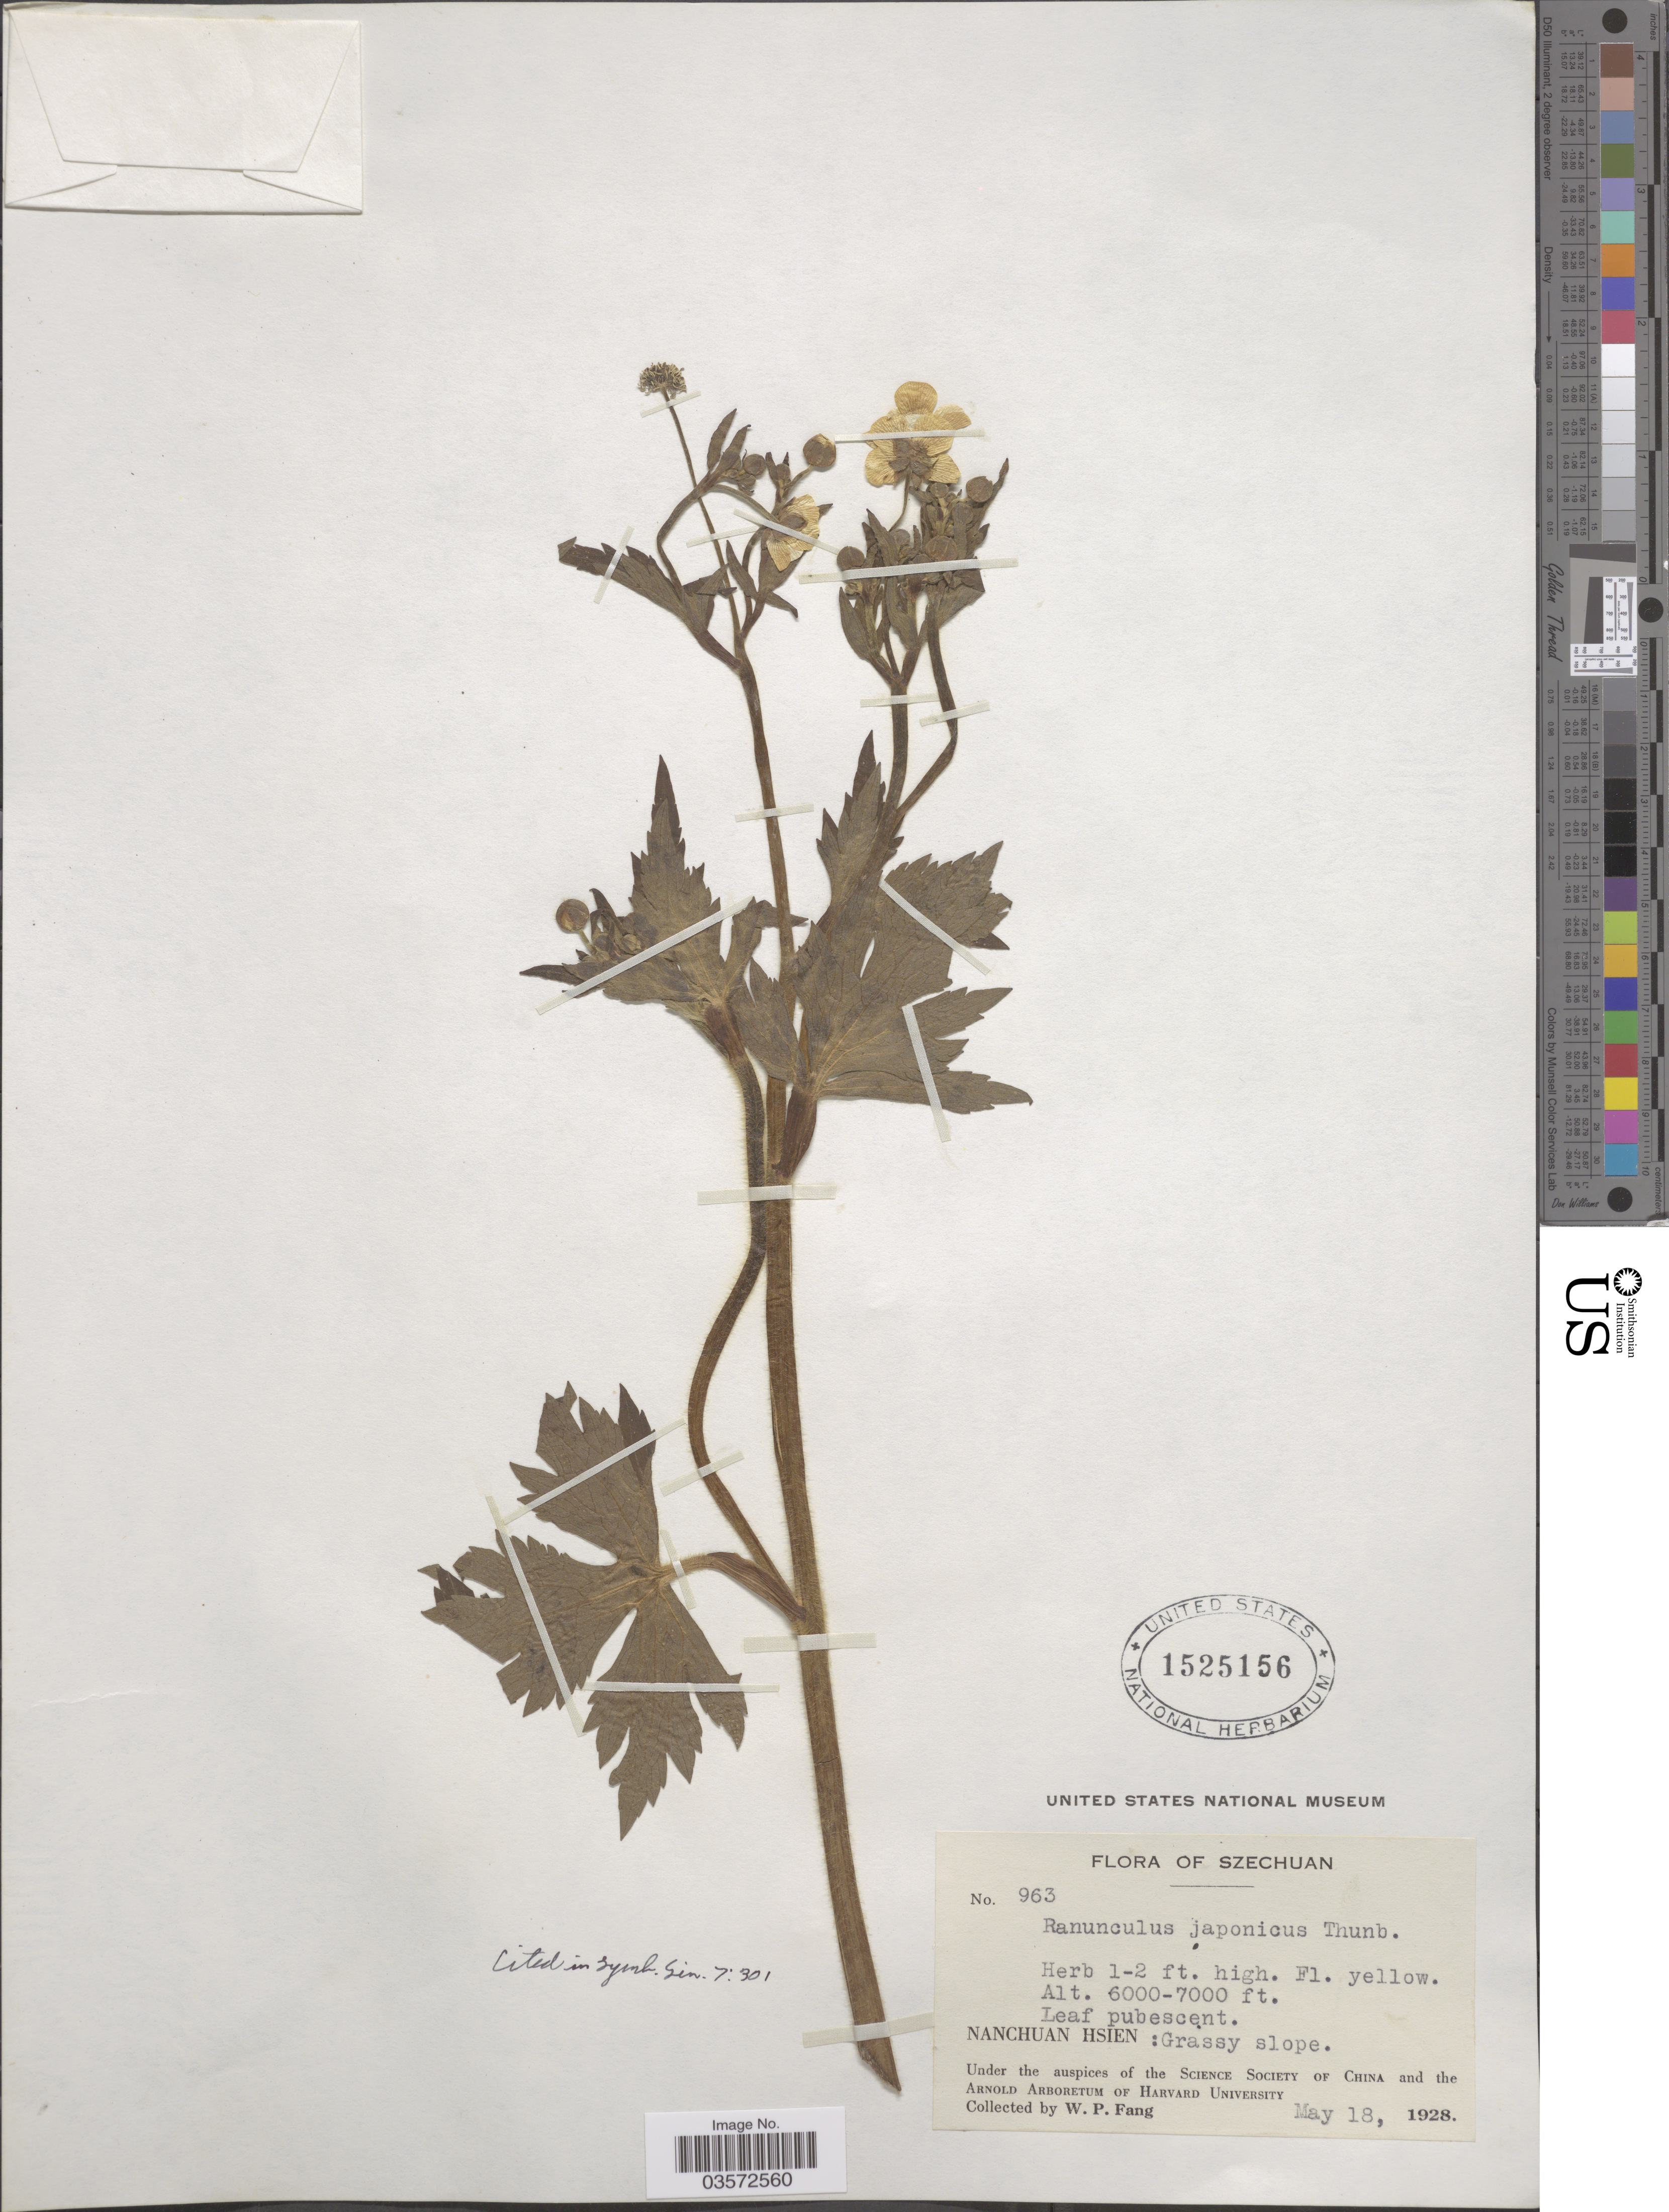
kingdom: Plantae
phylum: Tracheophyta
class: Magnoliopsida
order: Ranunculales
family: Ranunculaceae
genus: Ranunculus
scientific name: Ranunculus japonicus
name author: Thunb.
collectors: W. P. Fang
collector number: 963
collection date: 1928-05-18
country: China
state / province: Sichuan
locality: Szechuan. Nanchuan Hsien.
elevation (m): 1829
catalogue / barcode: US 1525156